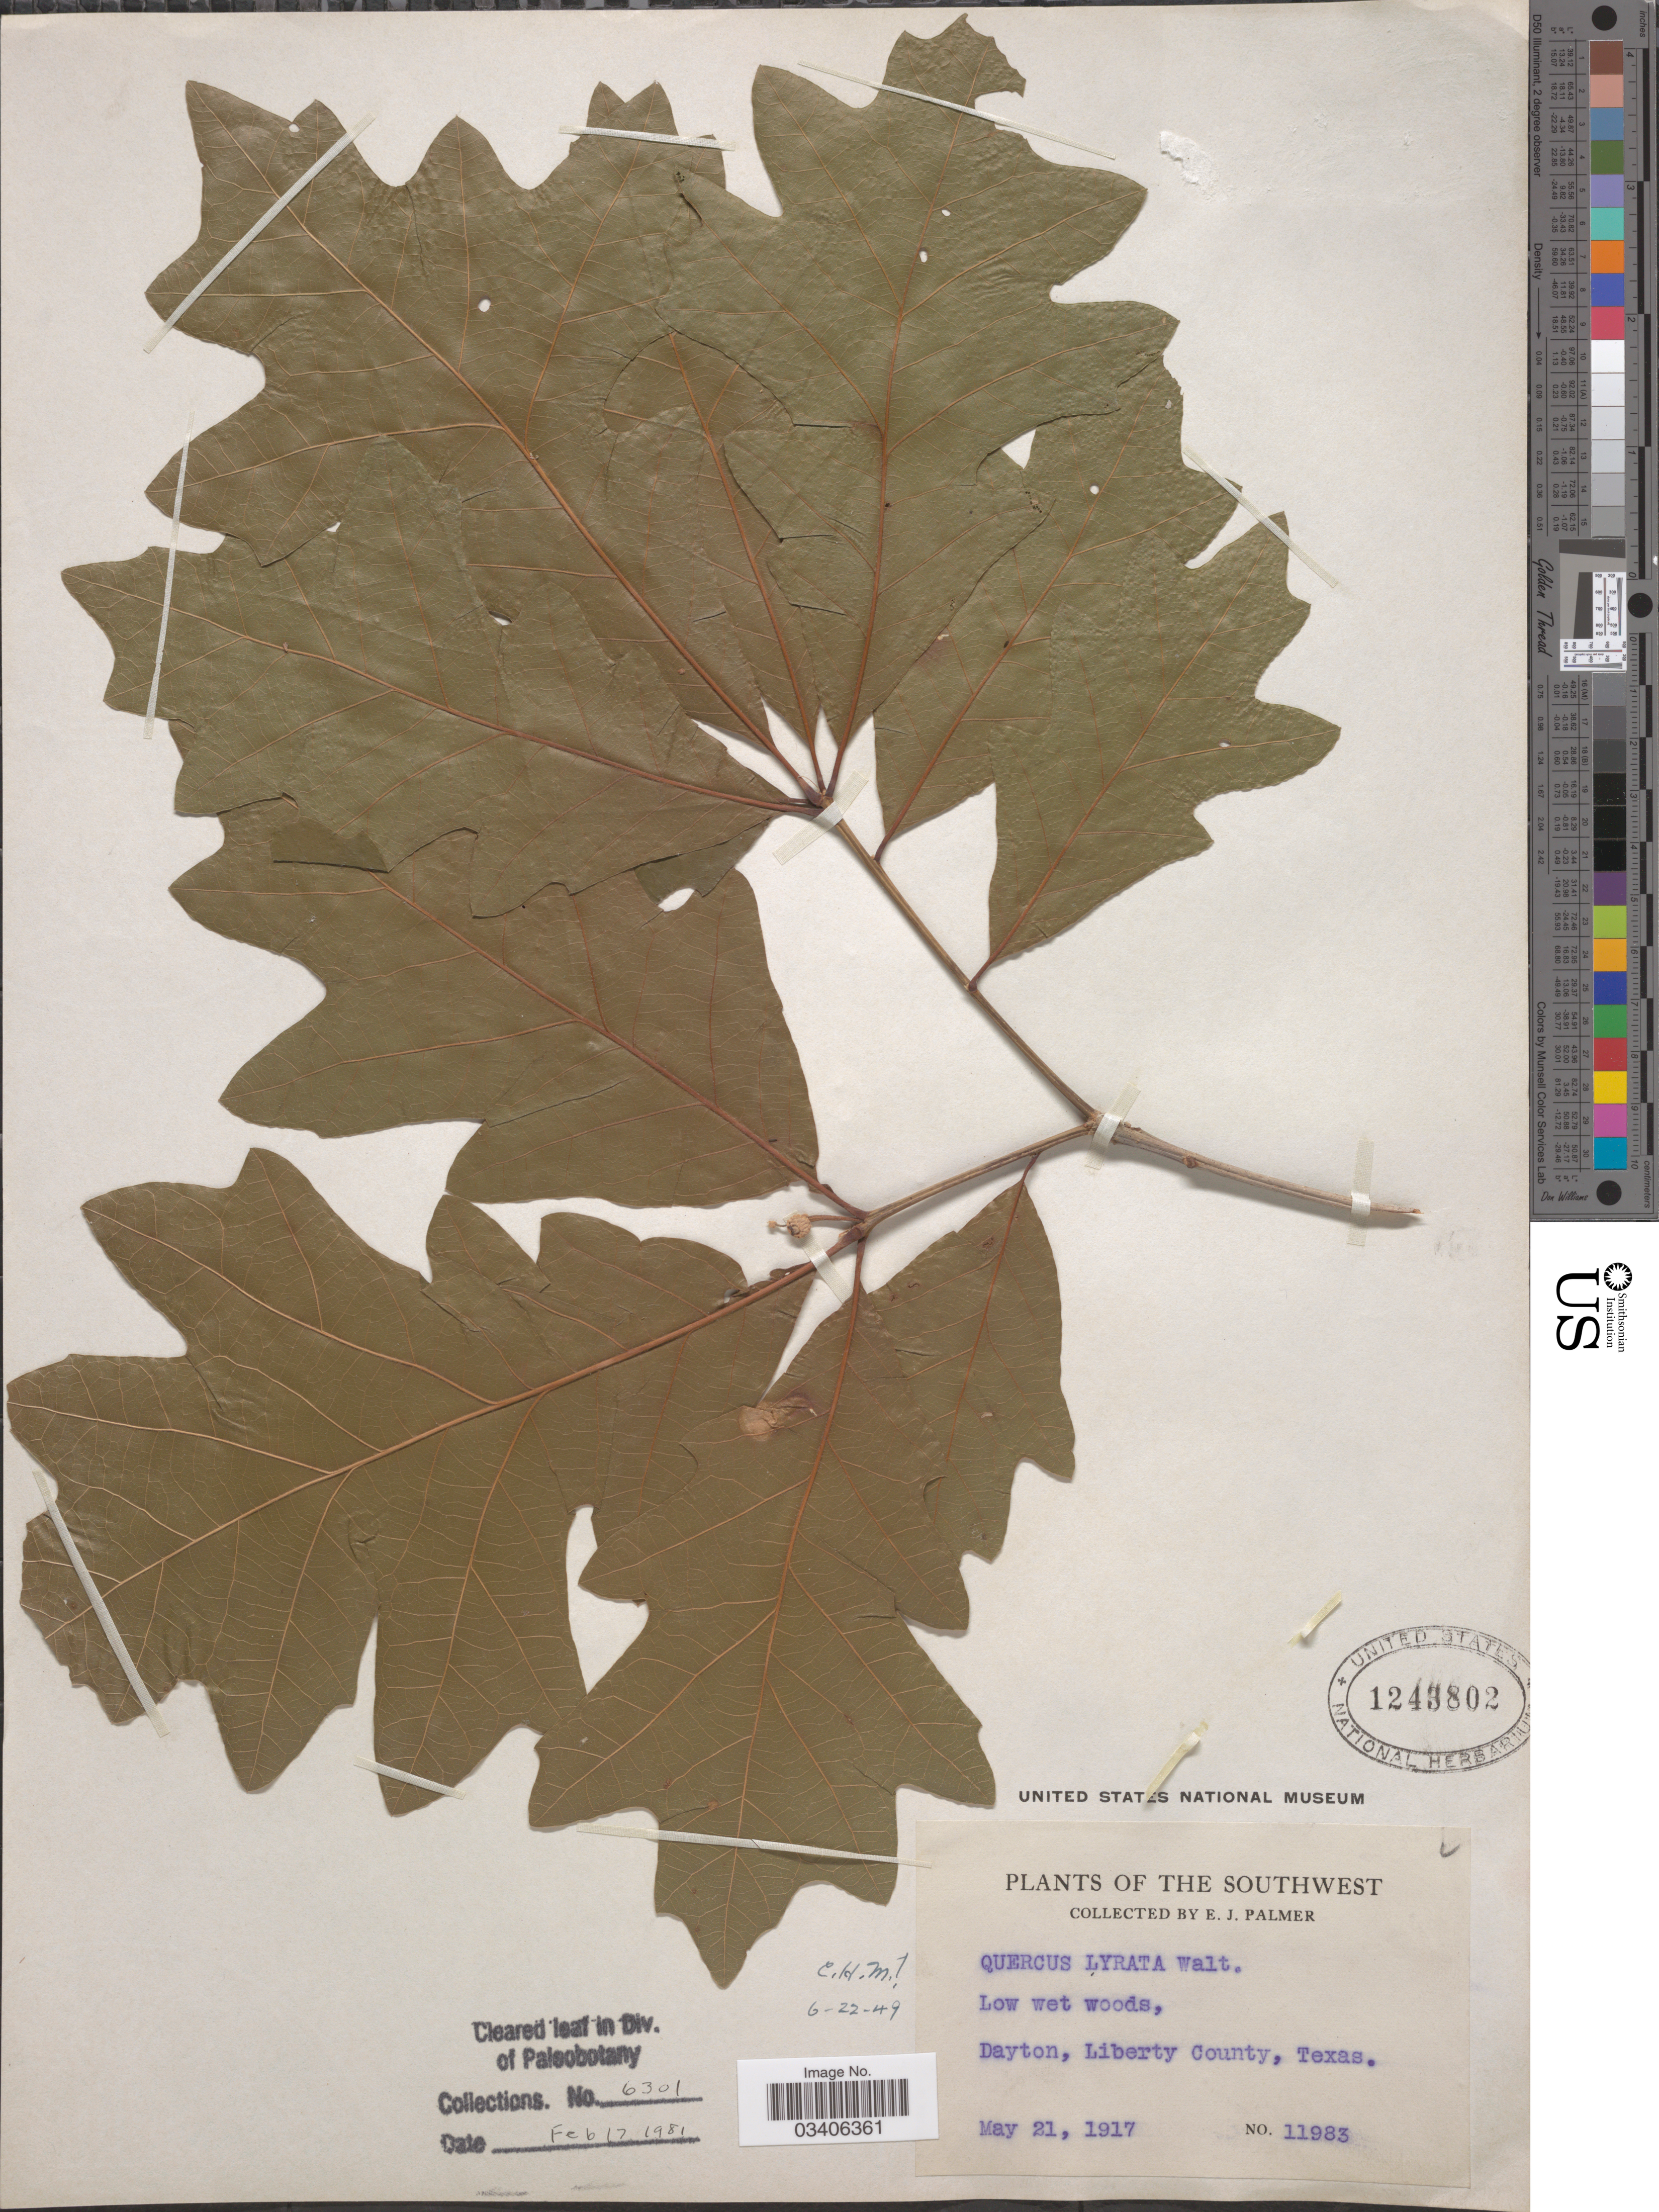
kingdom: Plantae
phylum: Tracheophyta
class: Magnoliopsida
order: Fagales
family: Fagaceae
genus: Quercus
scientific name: Quercus lyrata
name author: Walter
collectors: E. J. Palmer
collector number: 11983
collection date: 1917-05-21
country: United States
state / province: Texas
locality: The Southwest. Dayton, Liberty County.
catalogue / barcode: US 1243802